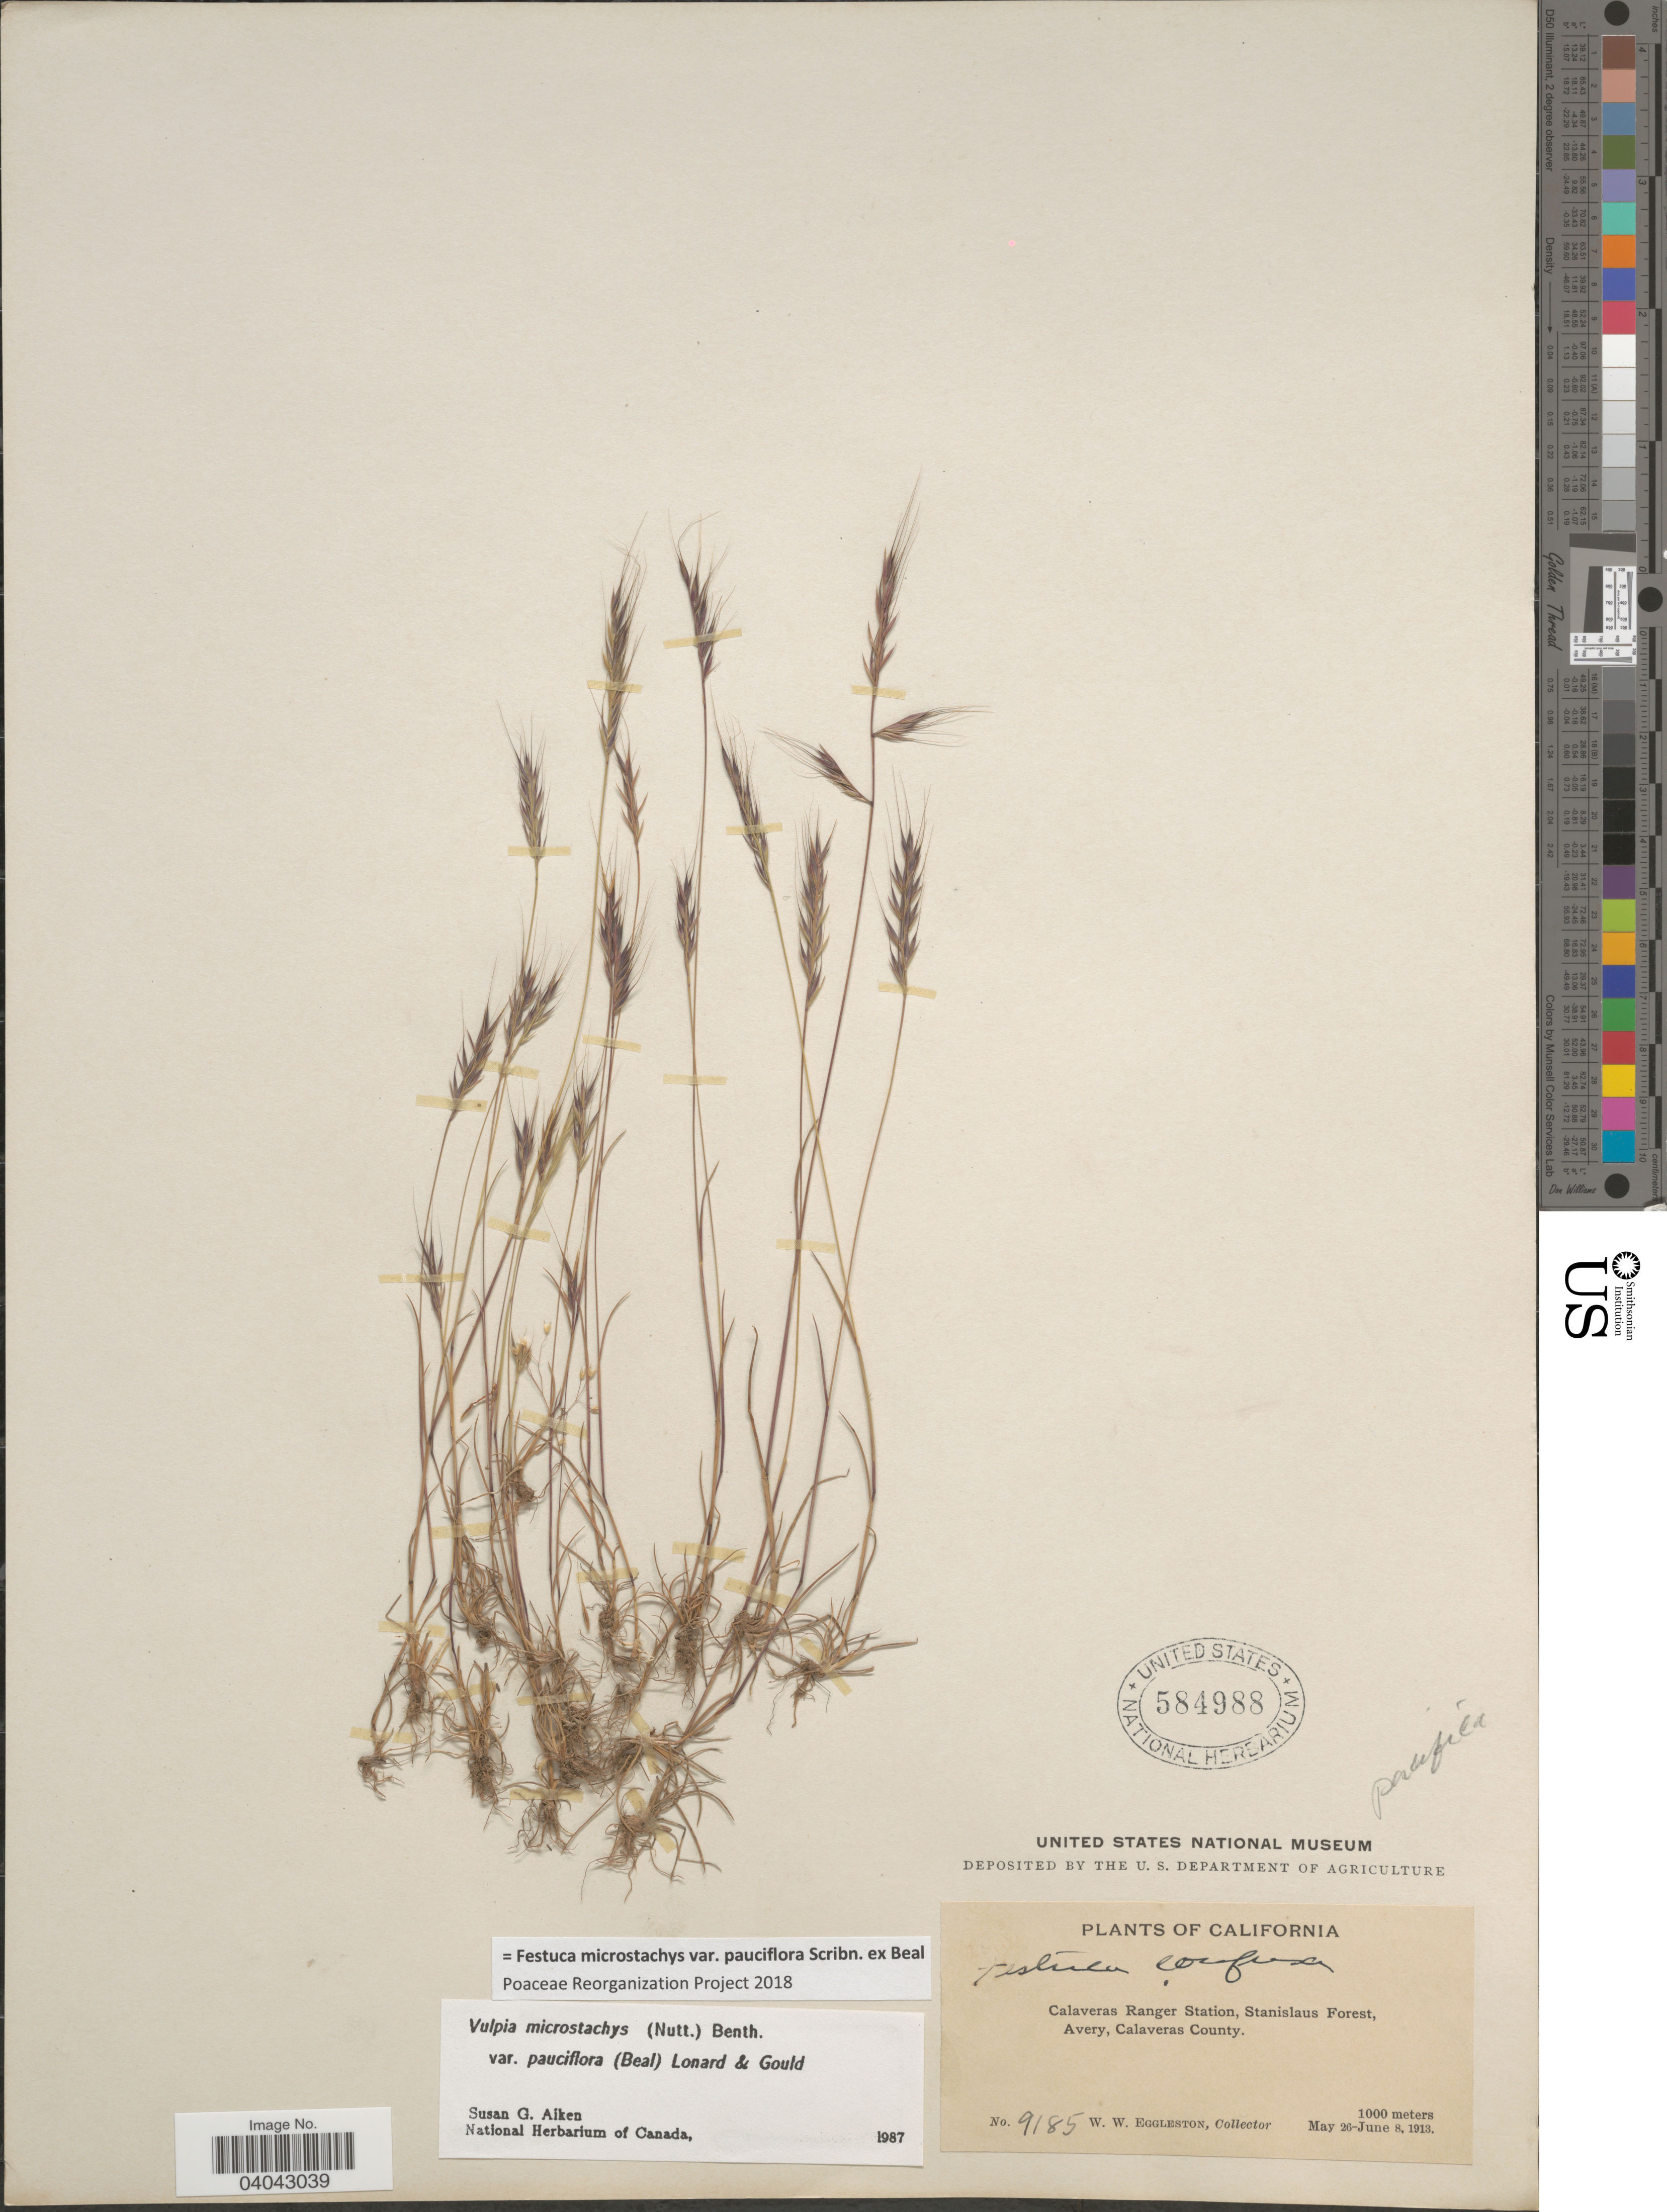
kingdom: Plantae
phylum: Tracheophyta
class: Liliopsida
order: Poales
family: Poaceae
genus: Festuca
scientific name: Festuca microstachys var. pauciflora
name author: Scribn. ex W.J. Beal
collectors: W. W. Eggleston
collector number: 9185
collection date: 1913-05-26/1913-06-08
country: United States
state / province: California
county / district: Calaveras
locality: Calaveras Ranger Station, Stanislaus Forest, Avery, Calaveras County.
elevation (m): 1000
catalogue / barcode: US 584988